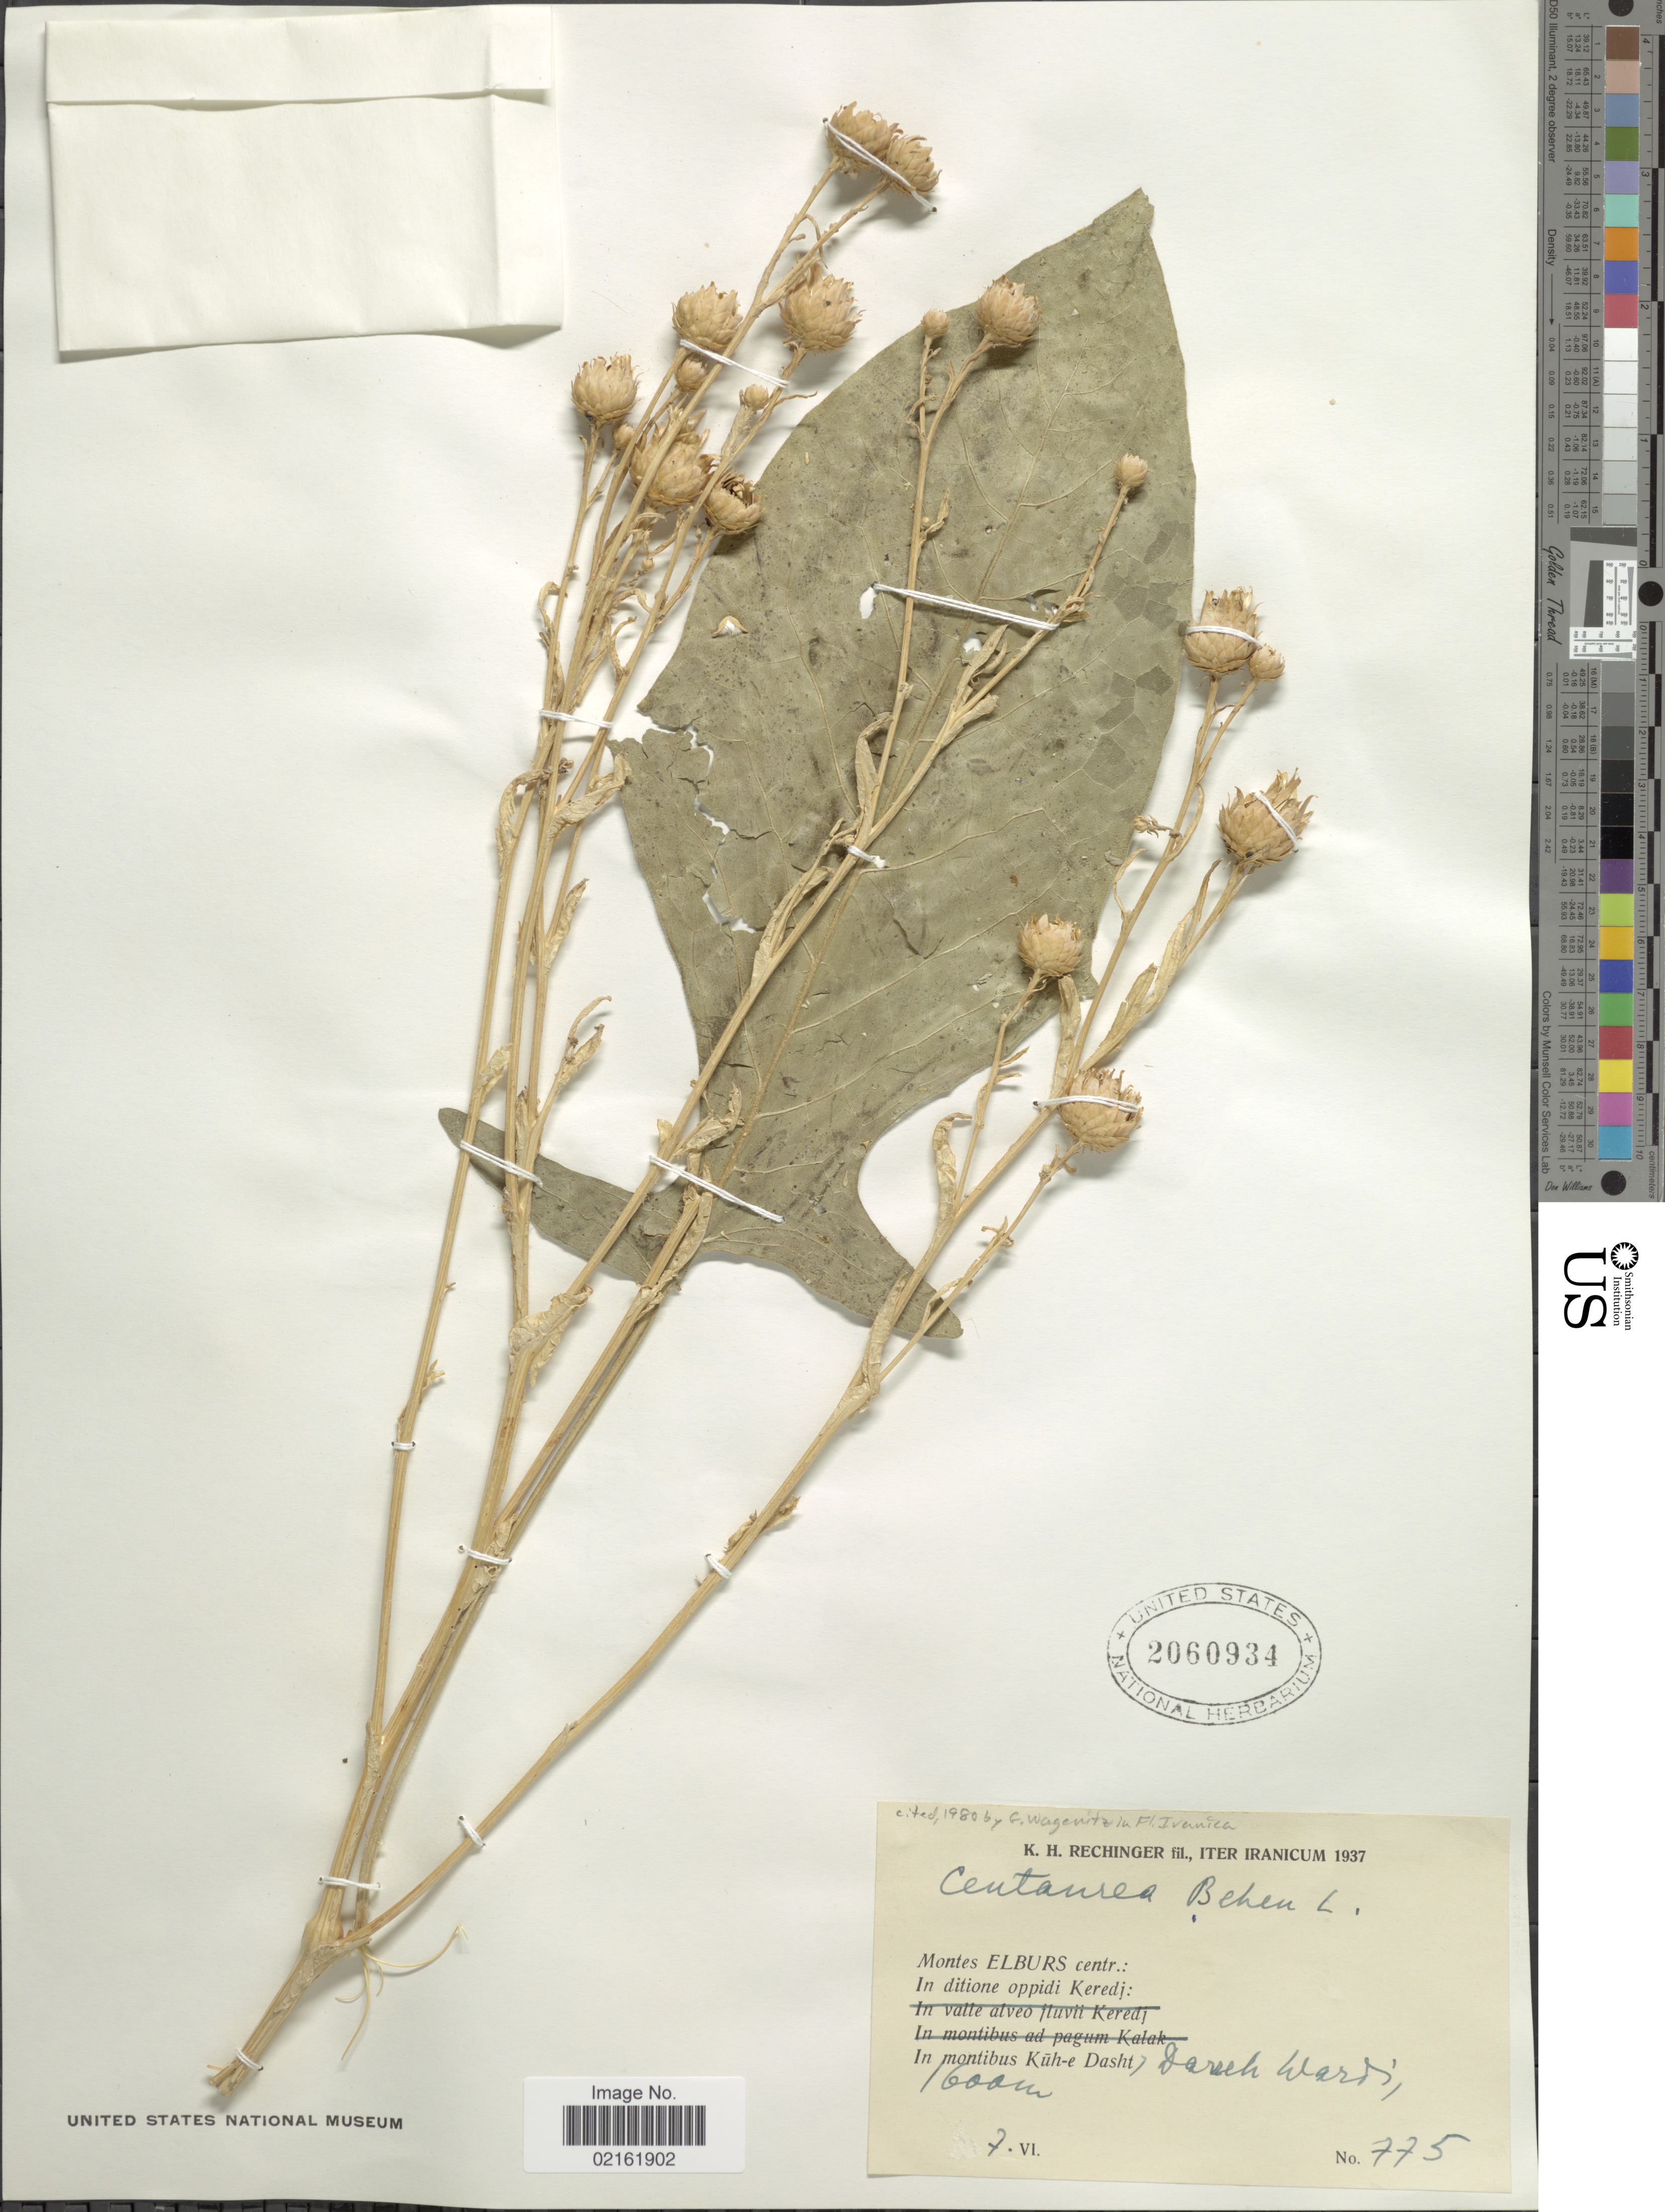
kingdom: Plantae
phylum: Tracheophyta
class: Magnoliopsida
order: Asterales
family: Asteraceae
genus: Centaurea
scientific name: Centaurea behen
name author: L.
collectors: K. H. Rechinger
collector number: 775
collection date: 1937-06-07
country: Iran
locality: Montes Elburs centr.: in ditione oppidi Keredj, Daresg Ward [interpreted]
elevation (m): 1600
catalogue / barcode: US 2060934